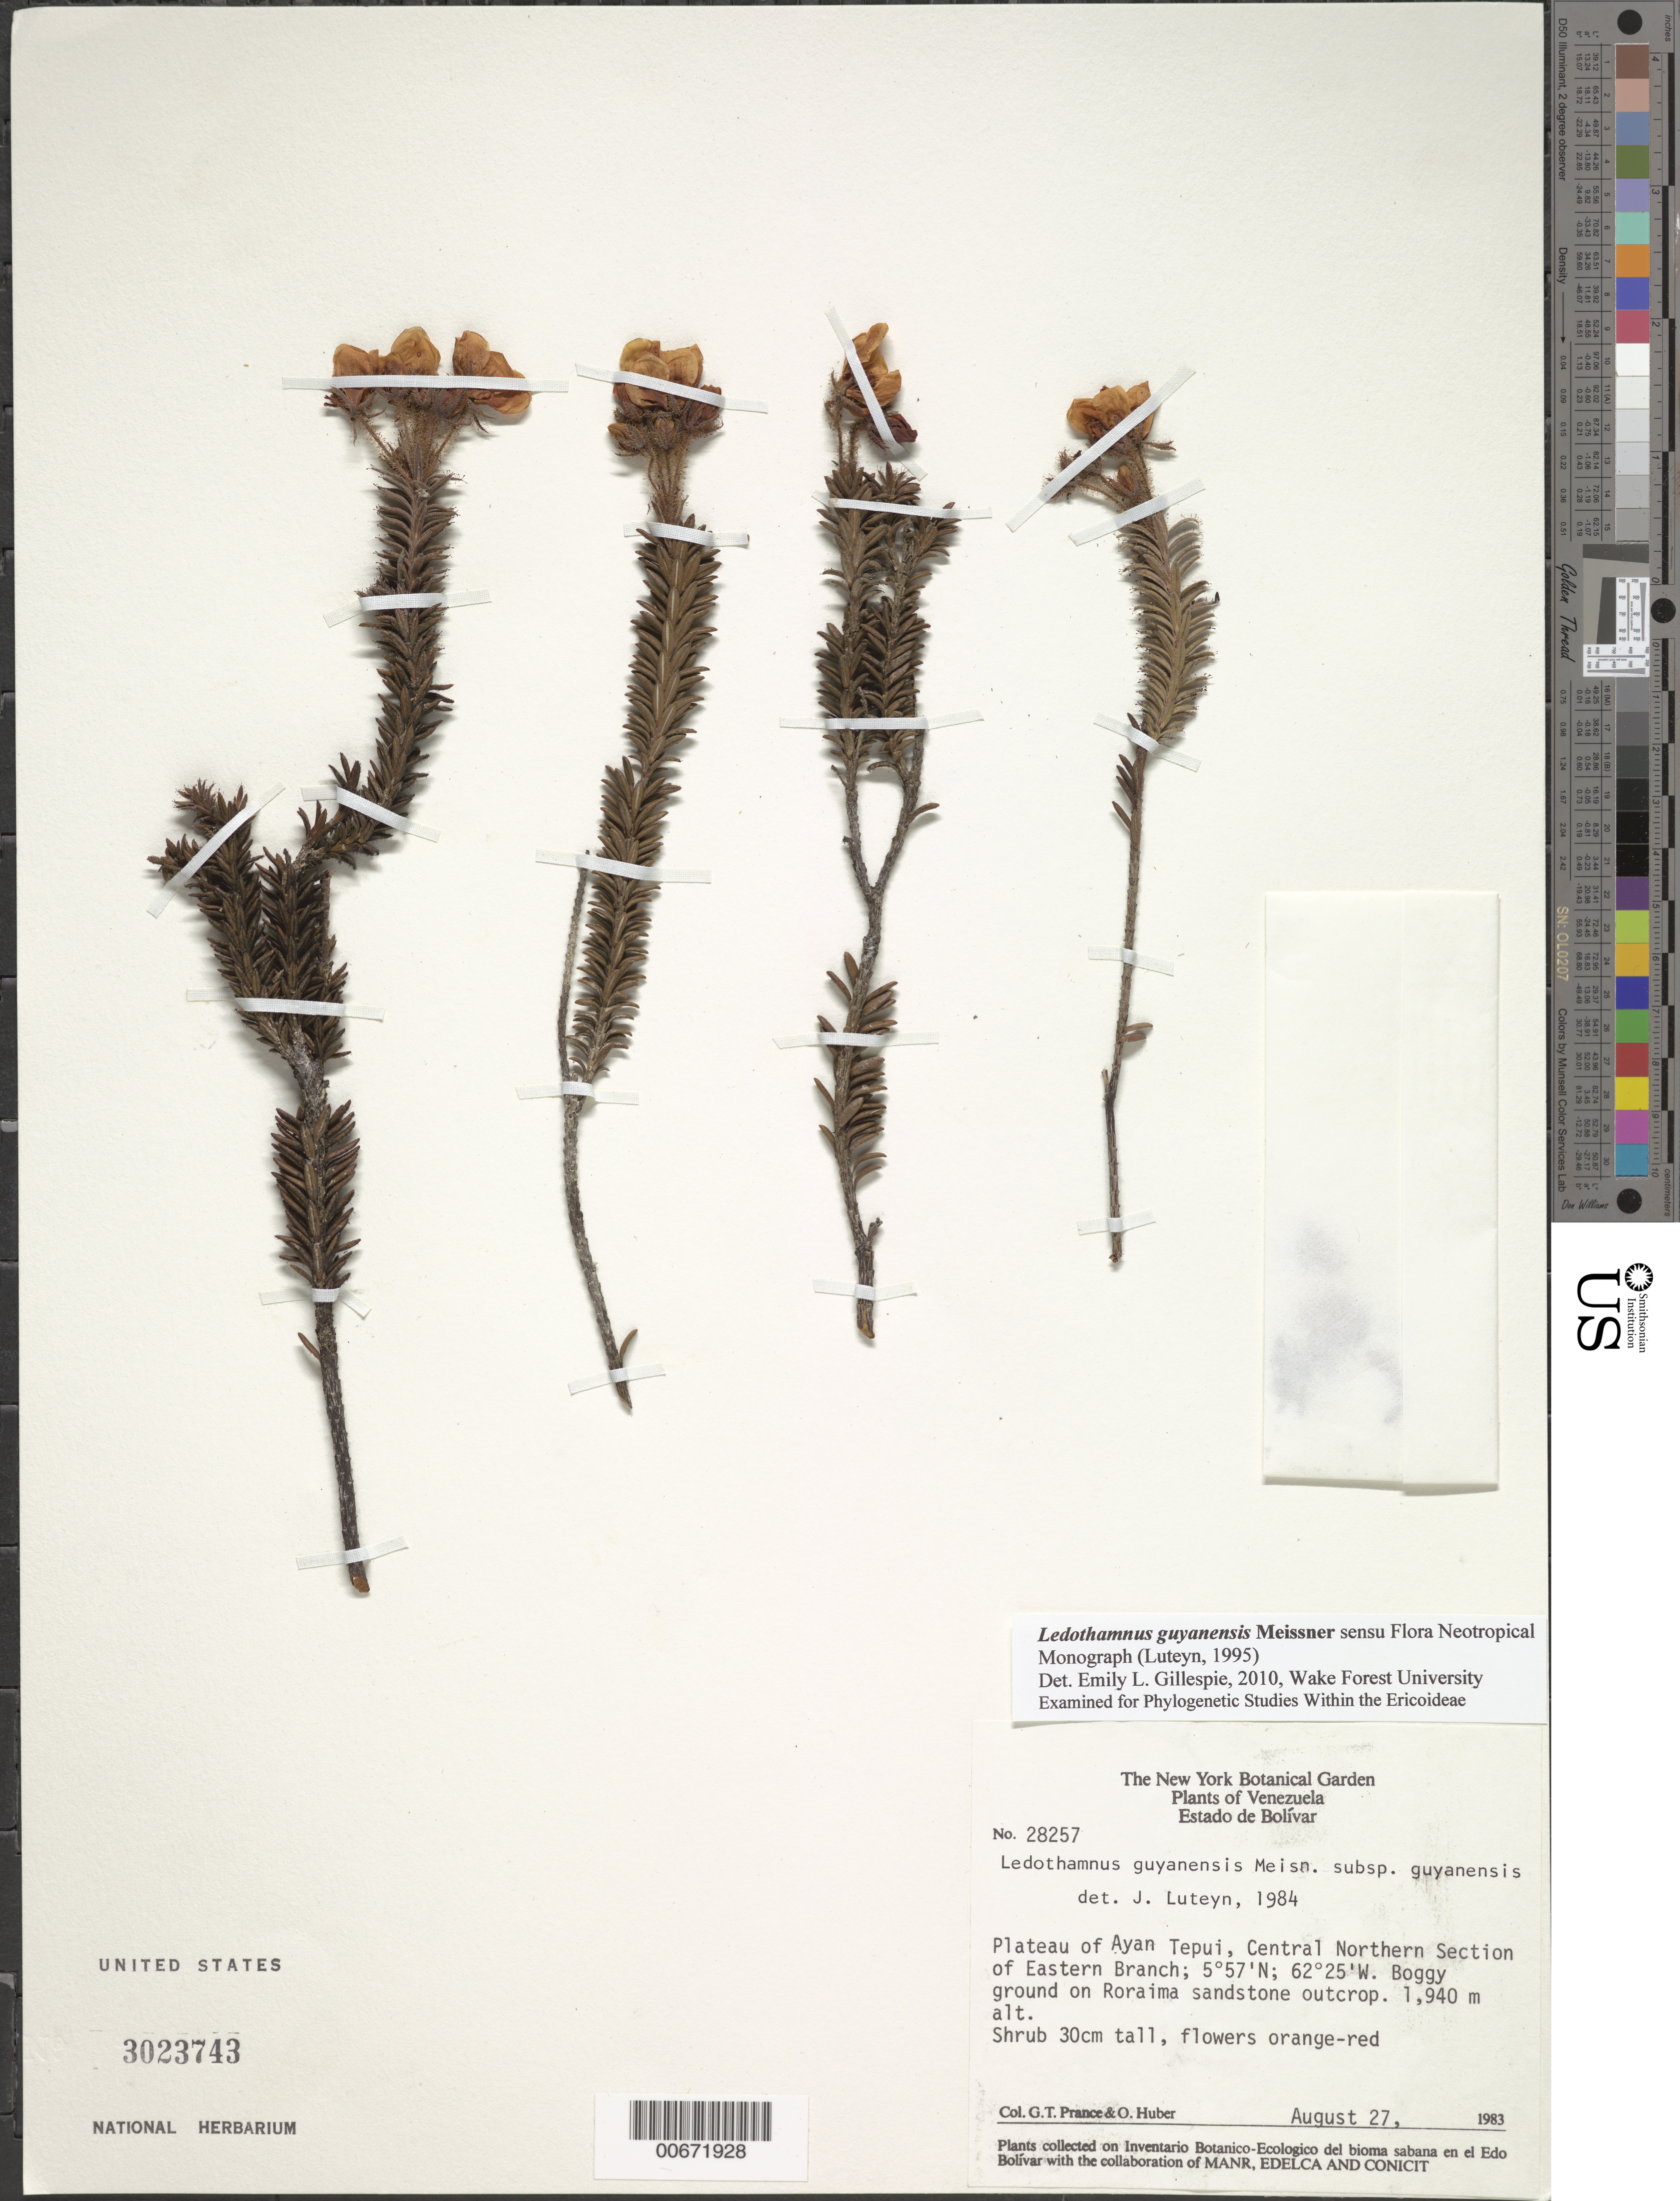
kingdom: Plantae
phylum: Tracheophyta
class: Magnoliopsida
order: Ericales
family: Ericaceae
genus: Ledothamnus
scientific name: Ledothamnus guyanensis subsp. guyanensis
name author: Meisn.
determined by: Luteyn, J. L.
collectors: G. T. Prance & O. Huber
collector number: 28257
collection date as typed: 27-Aug-83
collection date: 1983-08-27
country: Venezuela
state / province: Bolívar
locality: Auyan tepuí plateau, central northern section of Eastern Branch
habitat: Boggy ground on Roraima sandstone outcrop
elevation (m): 1940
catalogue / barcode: US 3023743